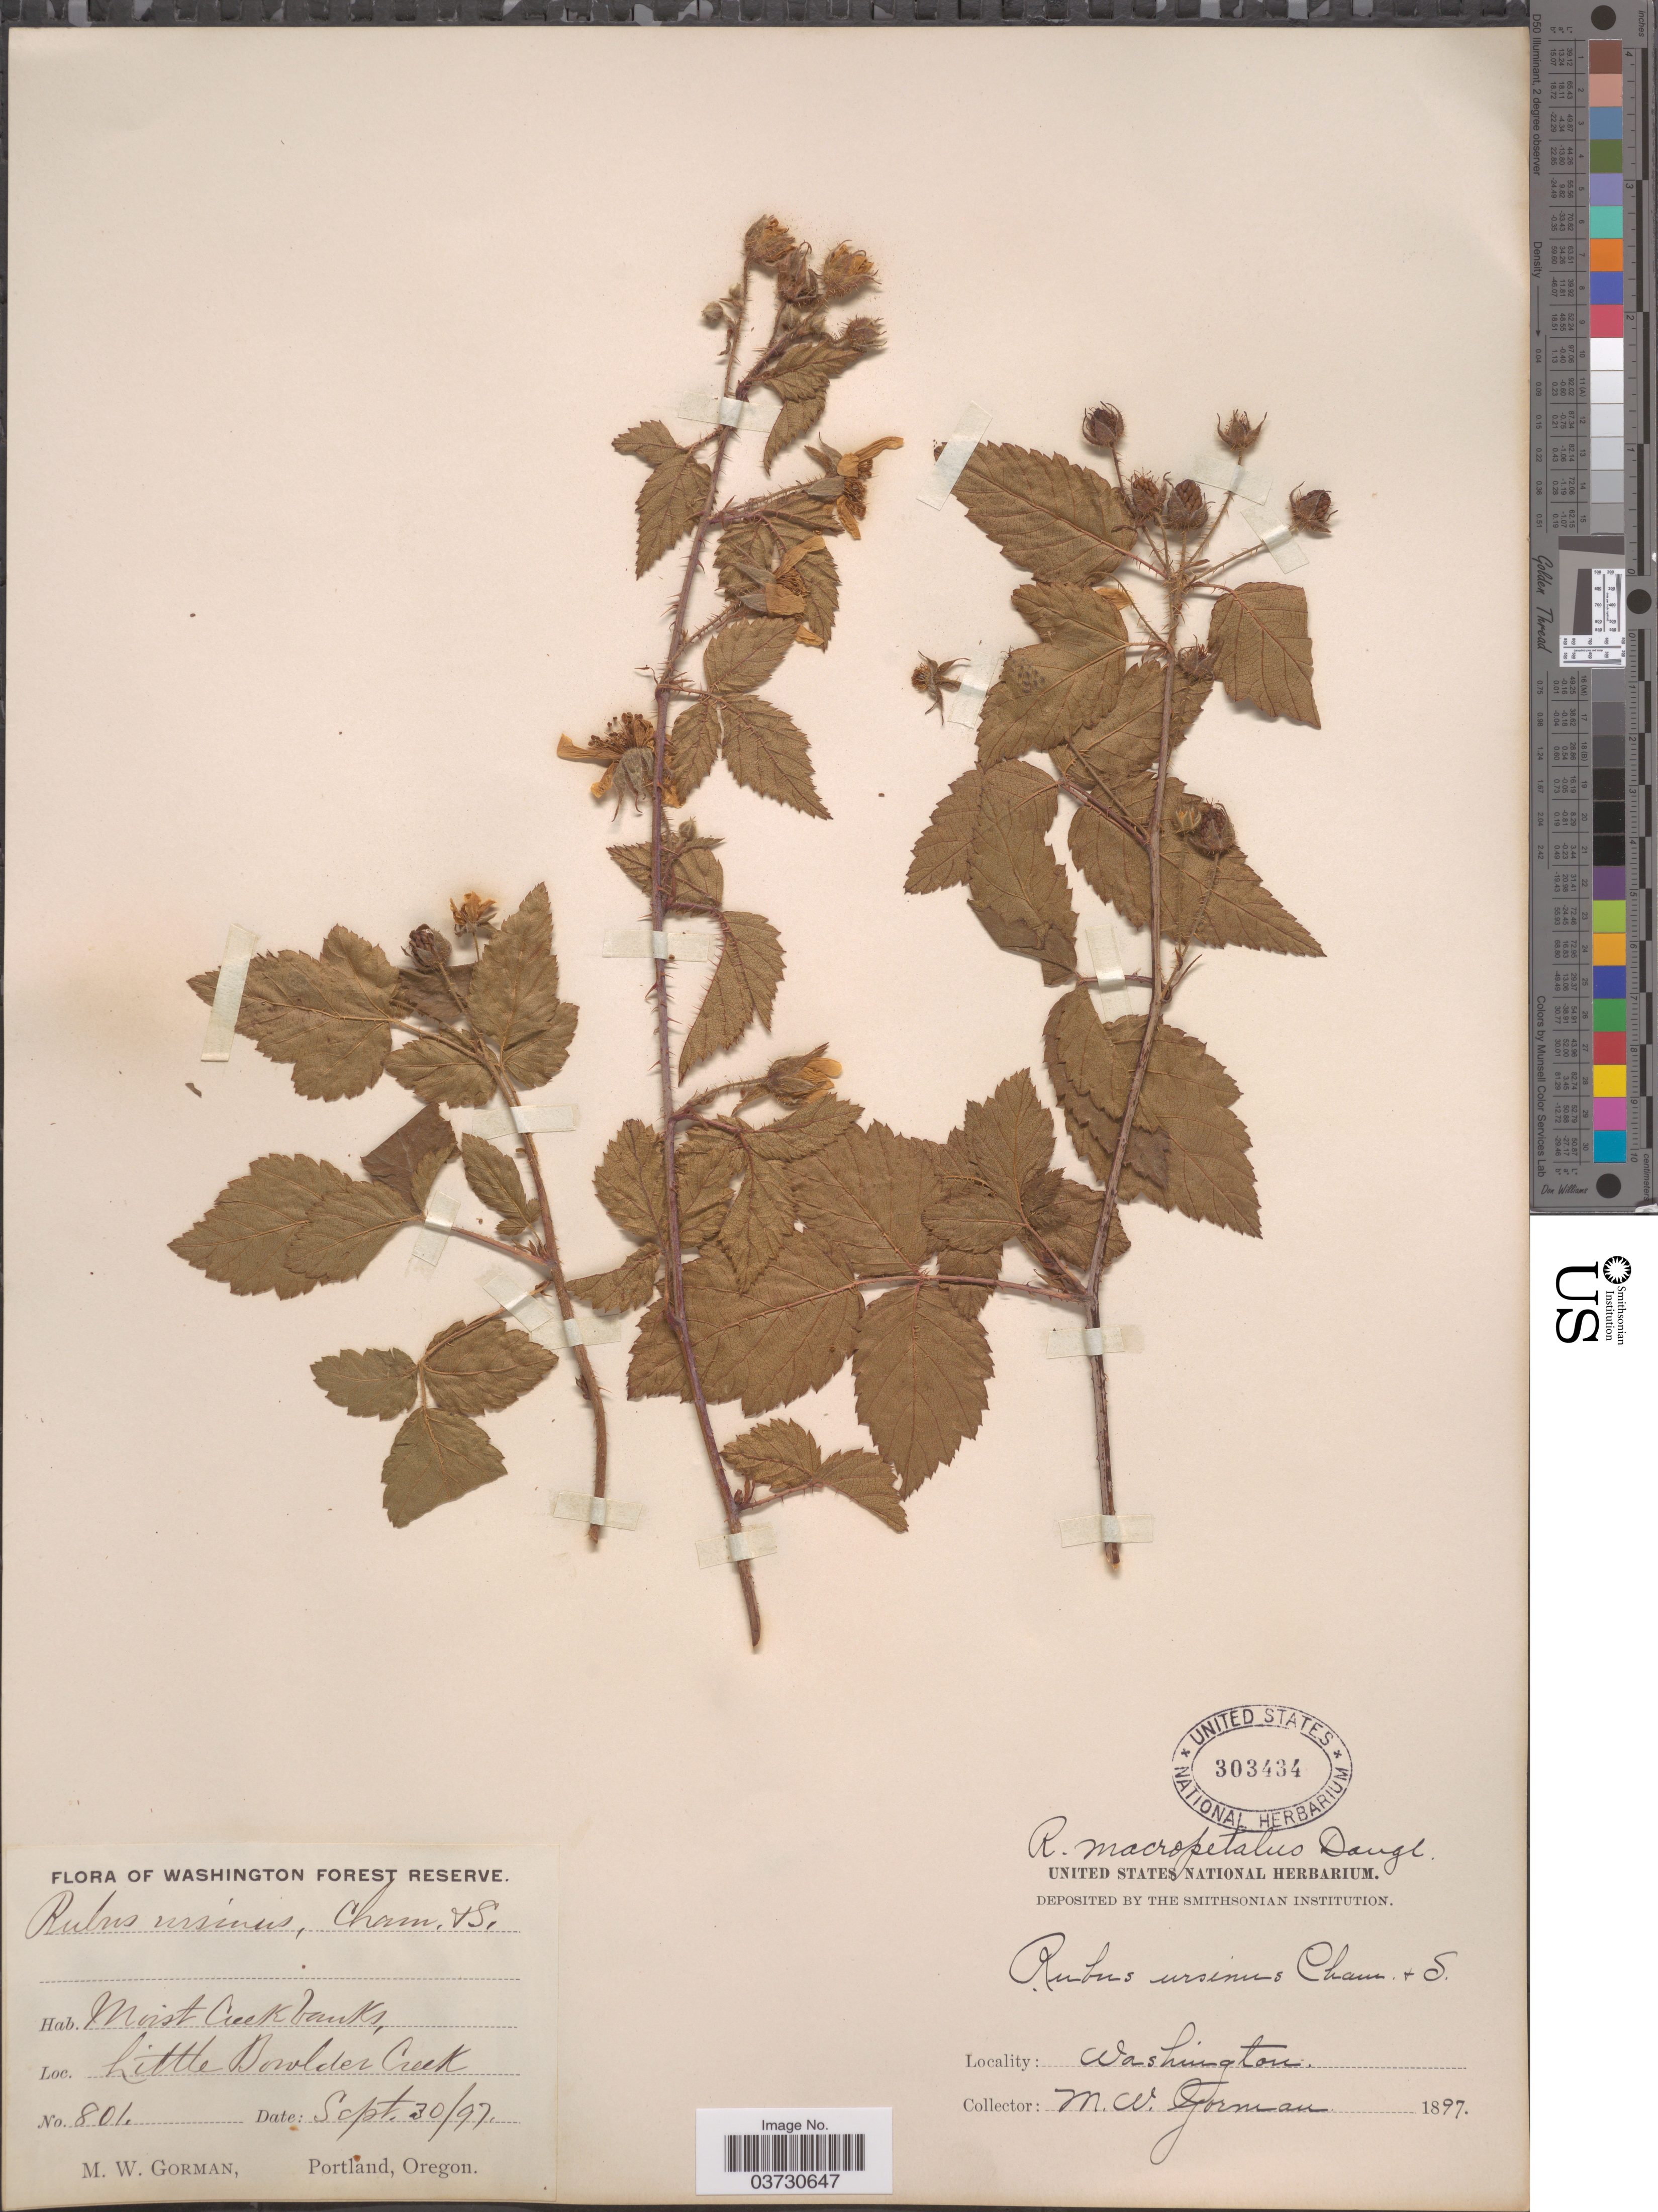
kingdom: Plantae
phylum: Tracheophyta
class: Magnoliopsida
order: Rosales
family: Rosaceae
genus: Rubus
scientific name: Rubus macropetalus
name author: Douglas ex Hook.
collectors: M. W. Gorman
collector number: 801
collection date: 1897-09-30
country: United States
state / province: Washington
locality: Washington Forest Reserve. Little Boulder Creek.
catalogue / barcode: US 303434